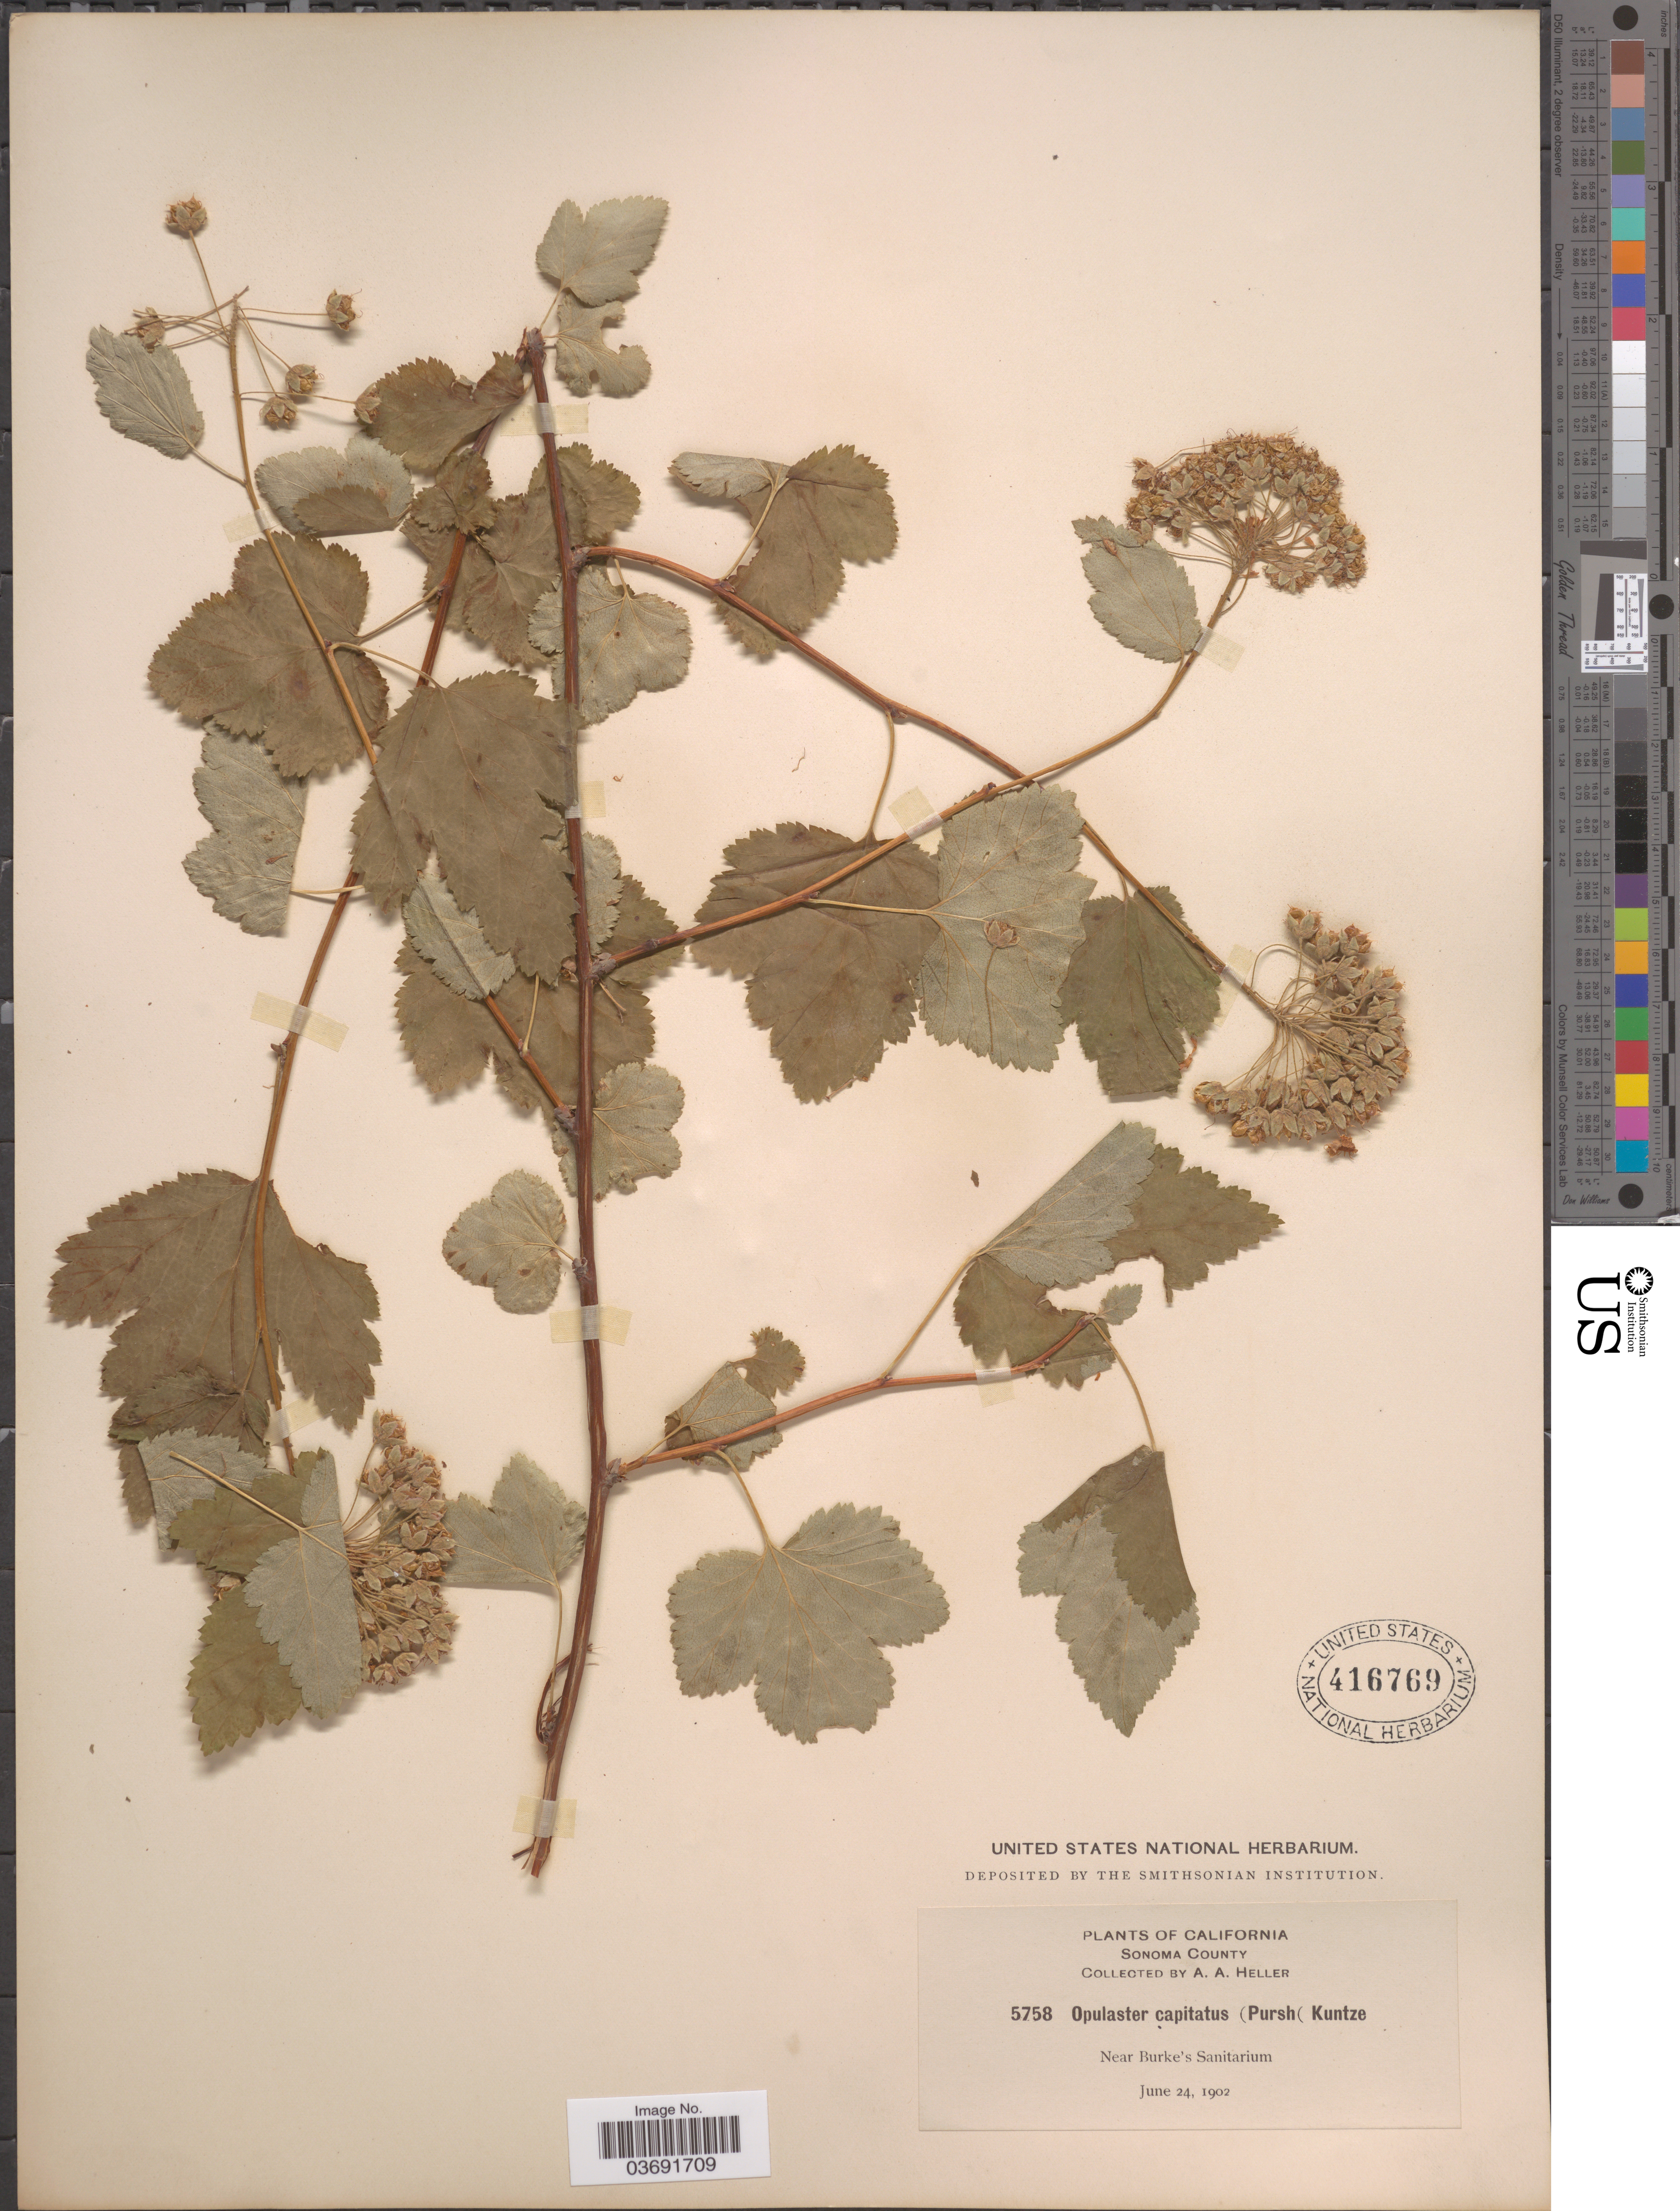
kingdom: Plantae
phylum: Tracheophyta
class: Magnoliopsida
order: Rosales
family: Rosaceae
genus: Physocarpus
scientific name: Physocarpus capitatus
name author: (Pursh) Kuntze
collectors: A. A. Heller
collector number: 5758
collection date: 1902-06-24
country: United States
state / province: California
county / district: Sonoma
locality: Sonoma County. Near Burke's Sanitarium.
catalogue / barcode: US 416769